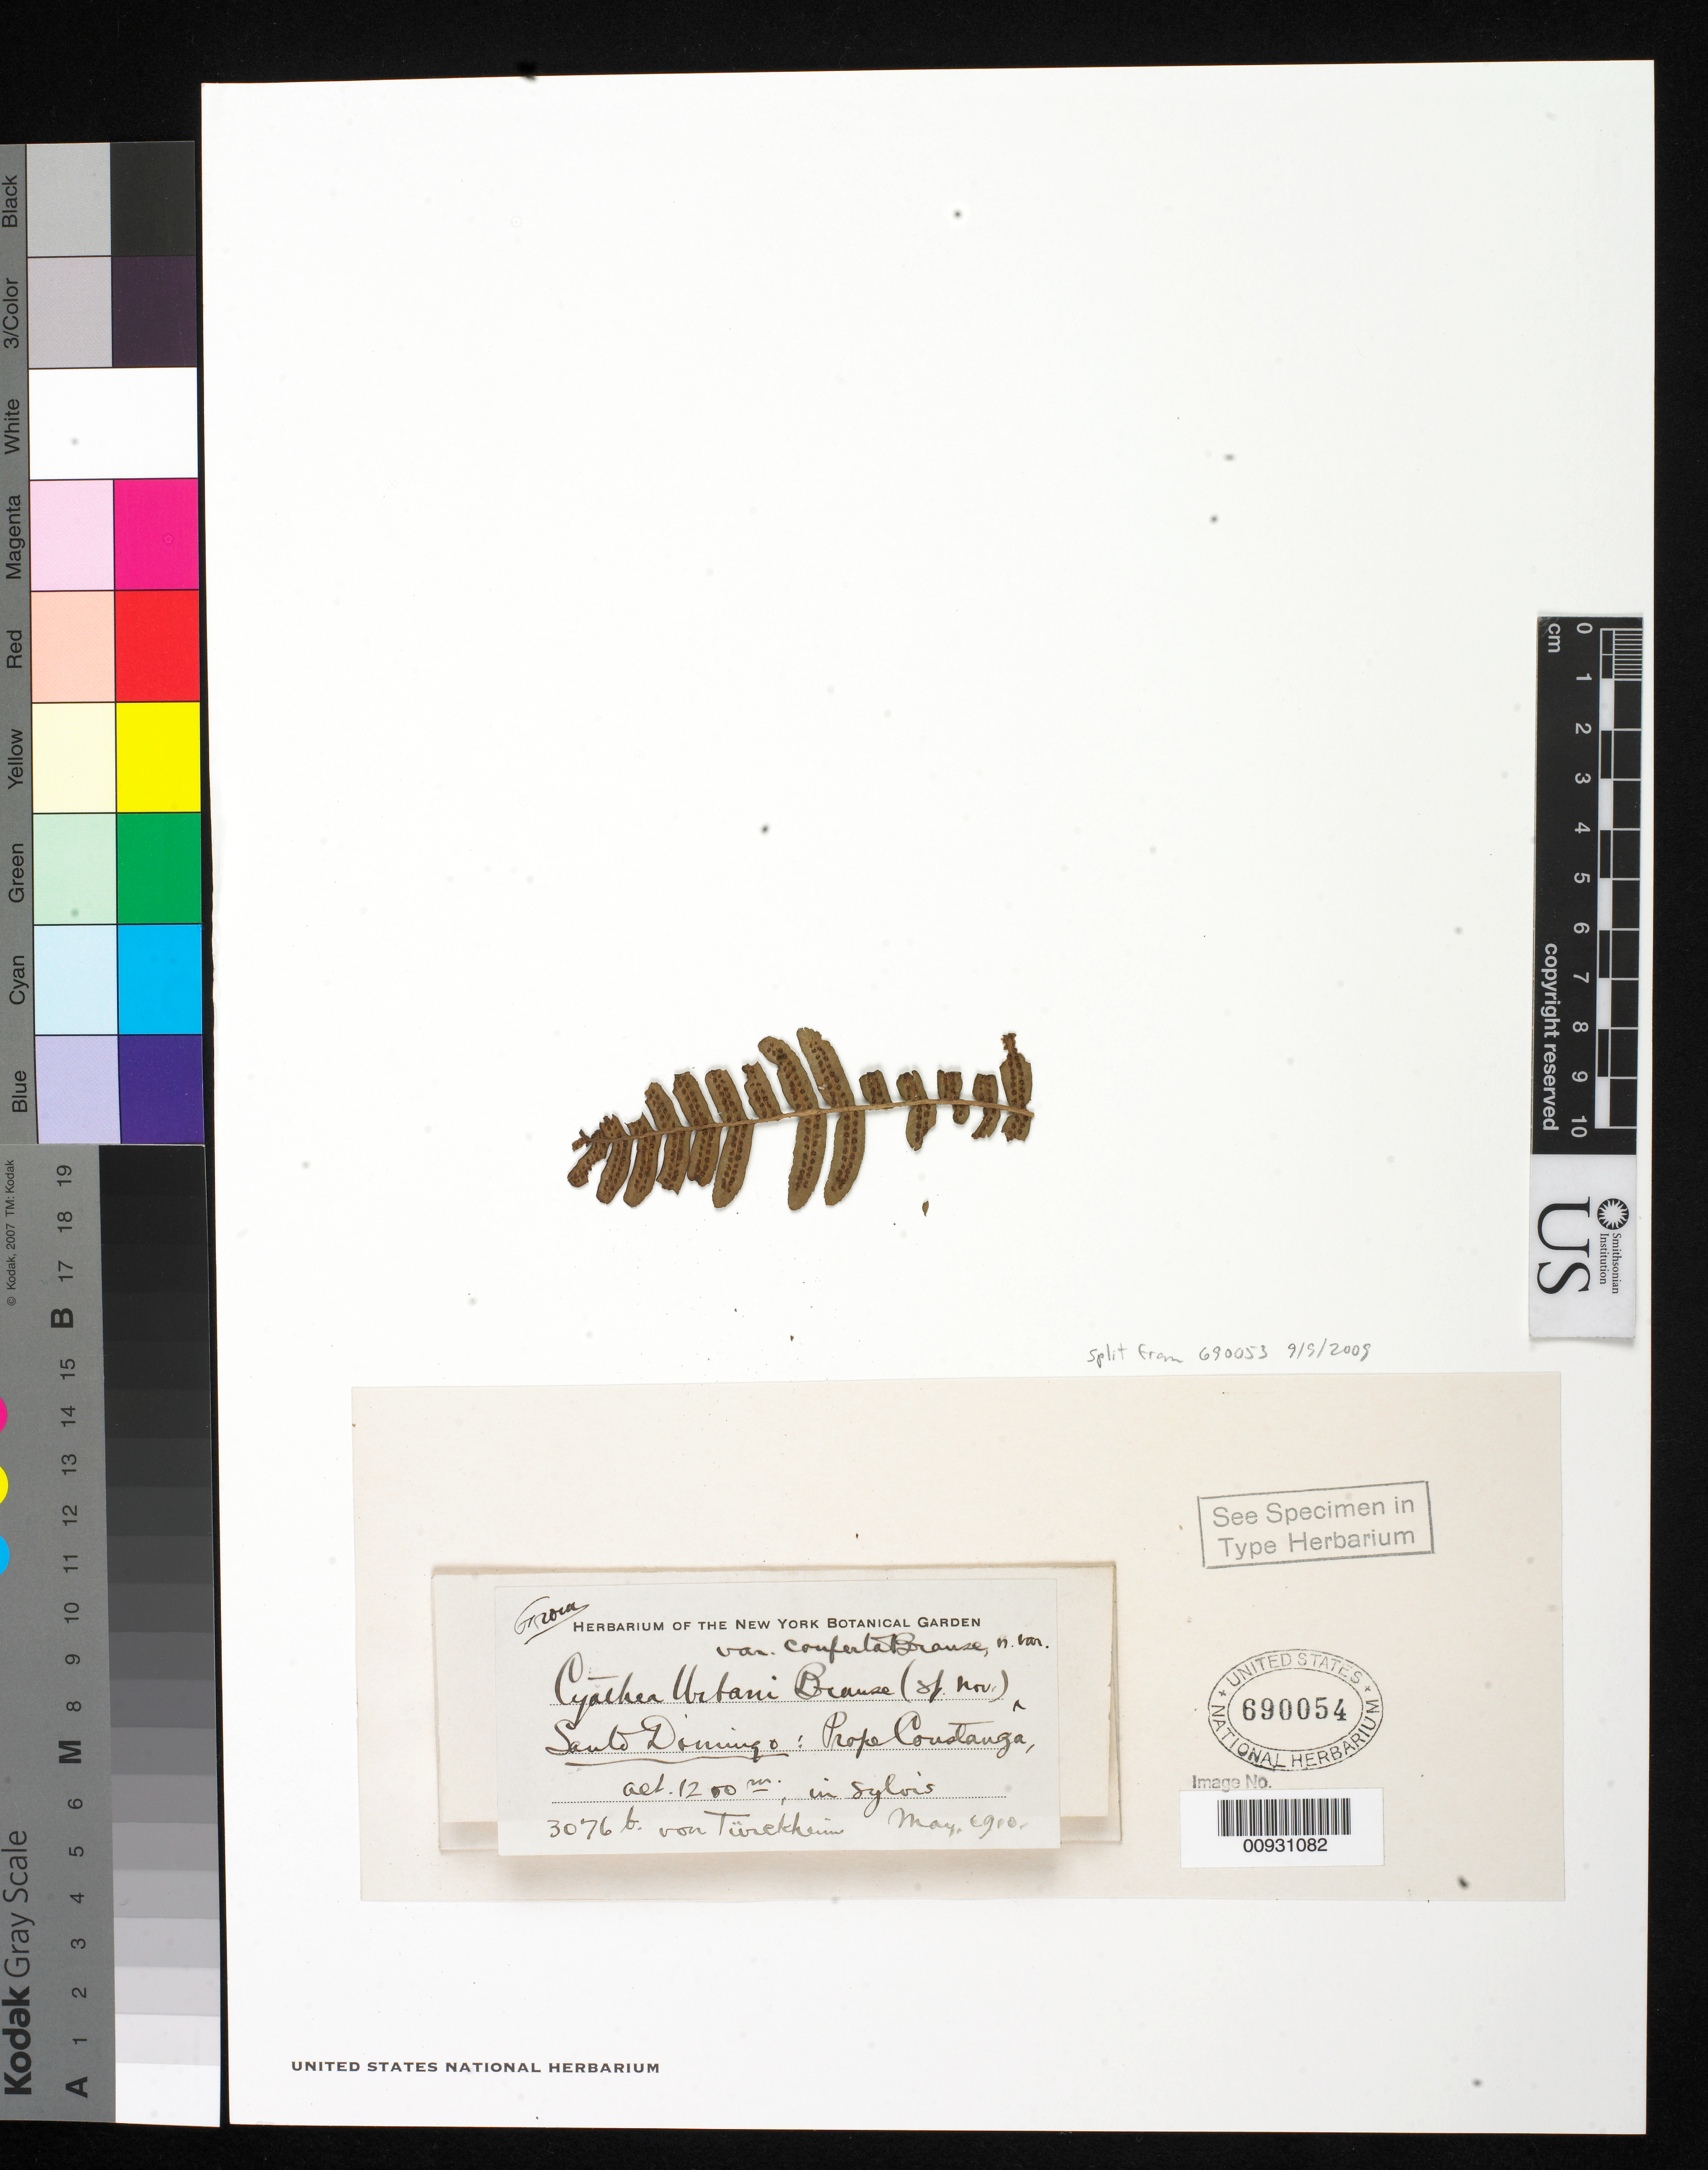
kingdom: Plantae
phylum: Tracheophyta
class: Polypodiopsida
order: Cyatheales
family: Cyatheaceae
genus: Cyathea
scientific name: Cyathea urbanii var. conferta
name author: Brause in Urb.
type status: Type Collection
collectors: H. von Türckheim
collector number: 3076 b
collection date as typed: May 1910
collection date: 1910-05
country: Dominican Republic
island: Hispaniola Island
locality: Prope Constanza.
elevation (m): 1200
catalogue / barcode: US 690054